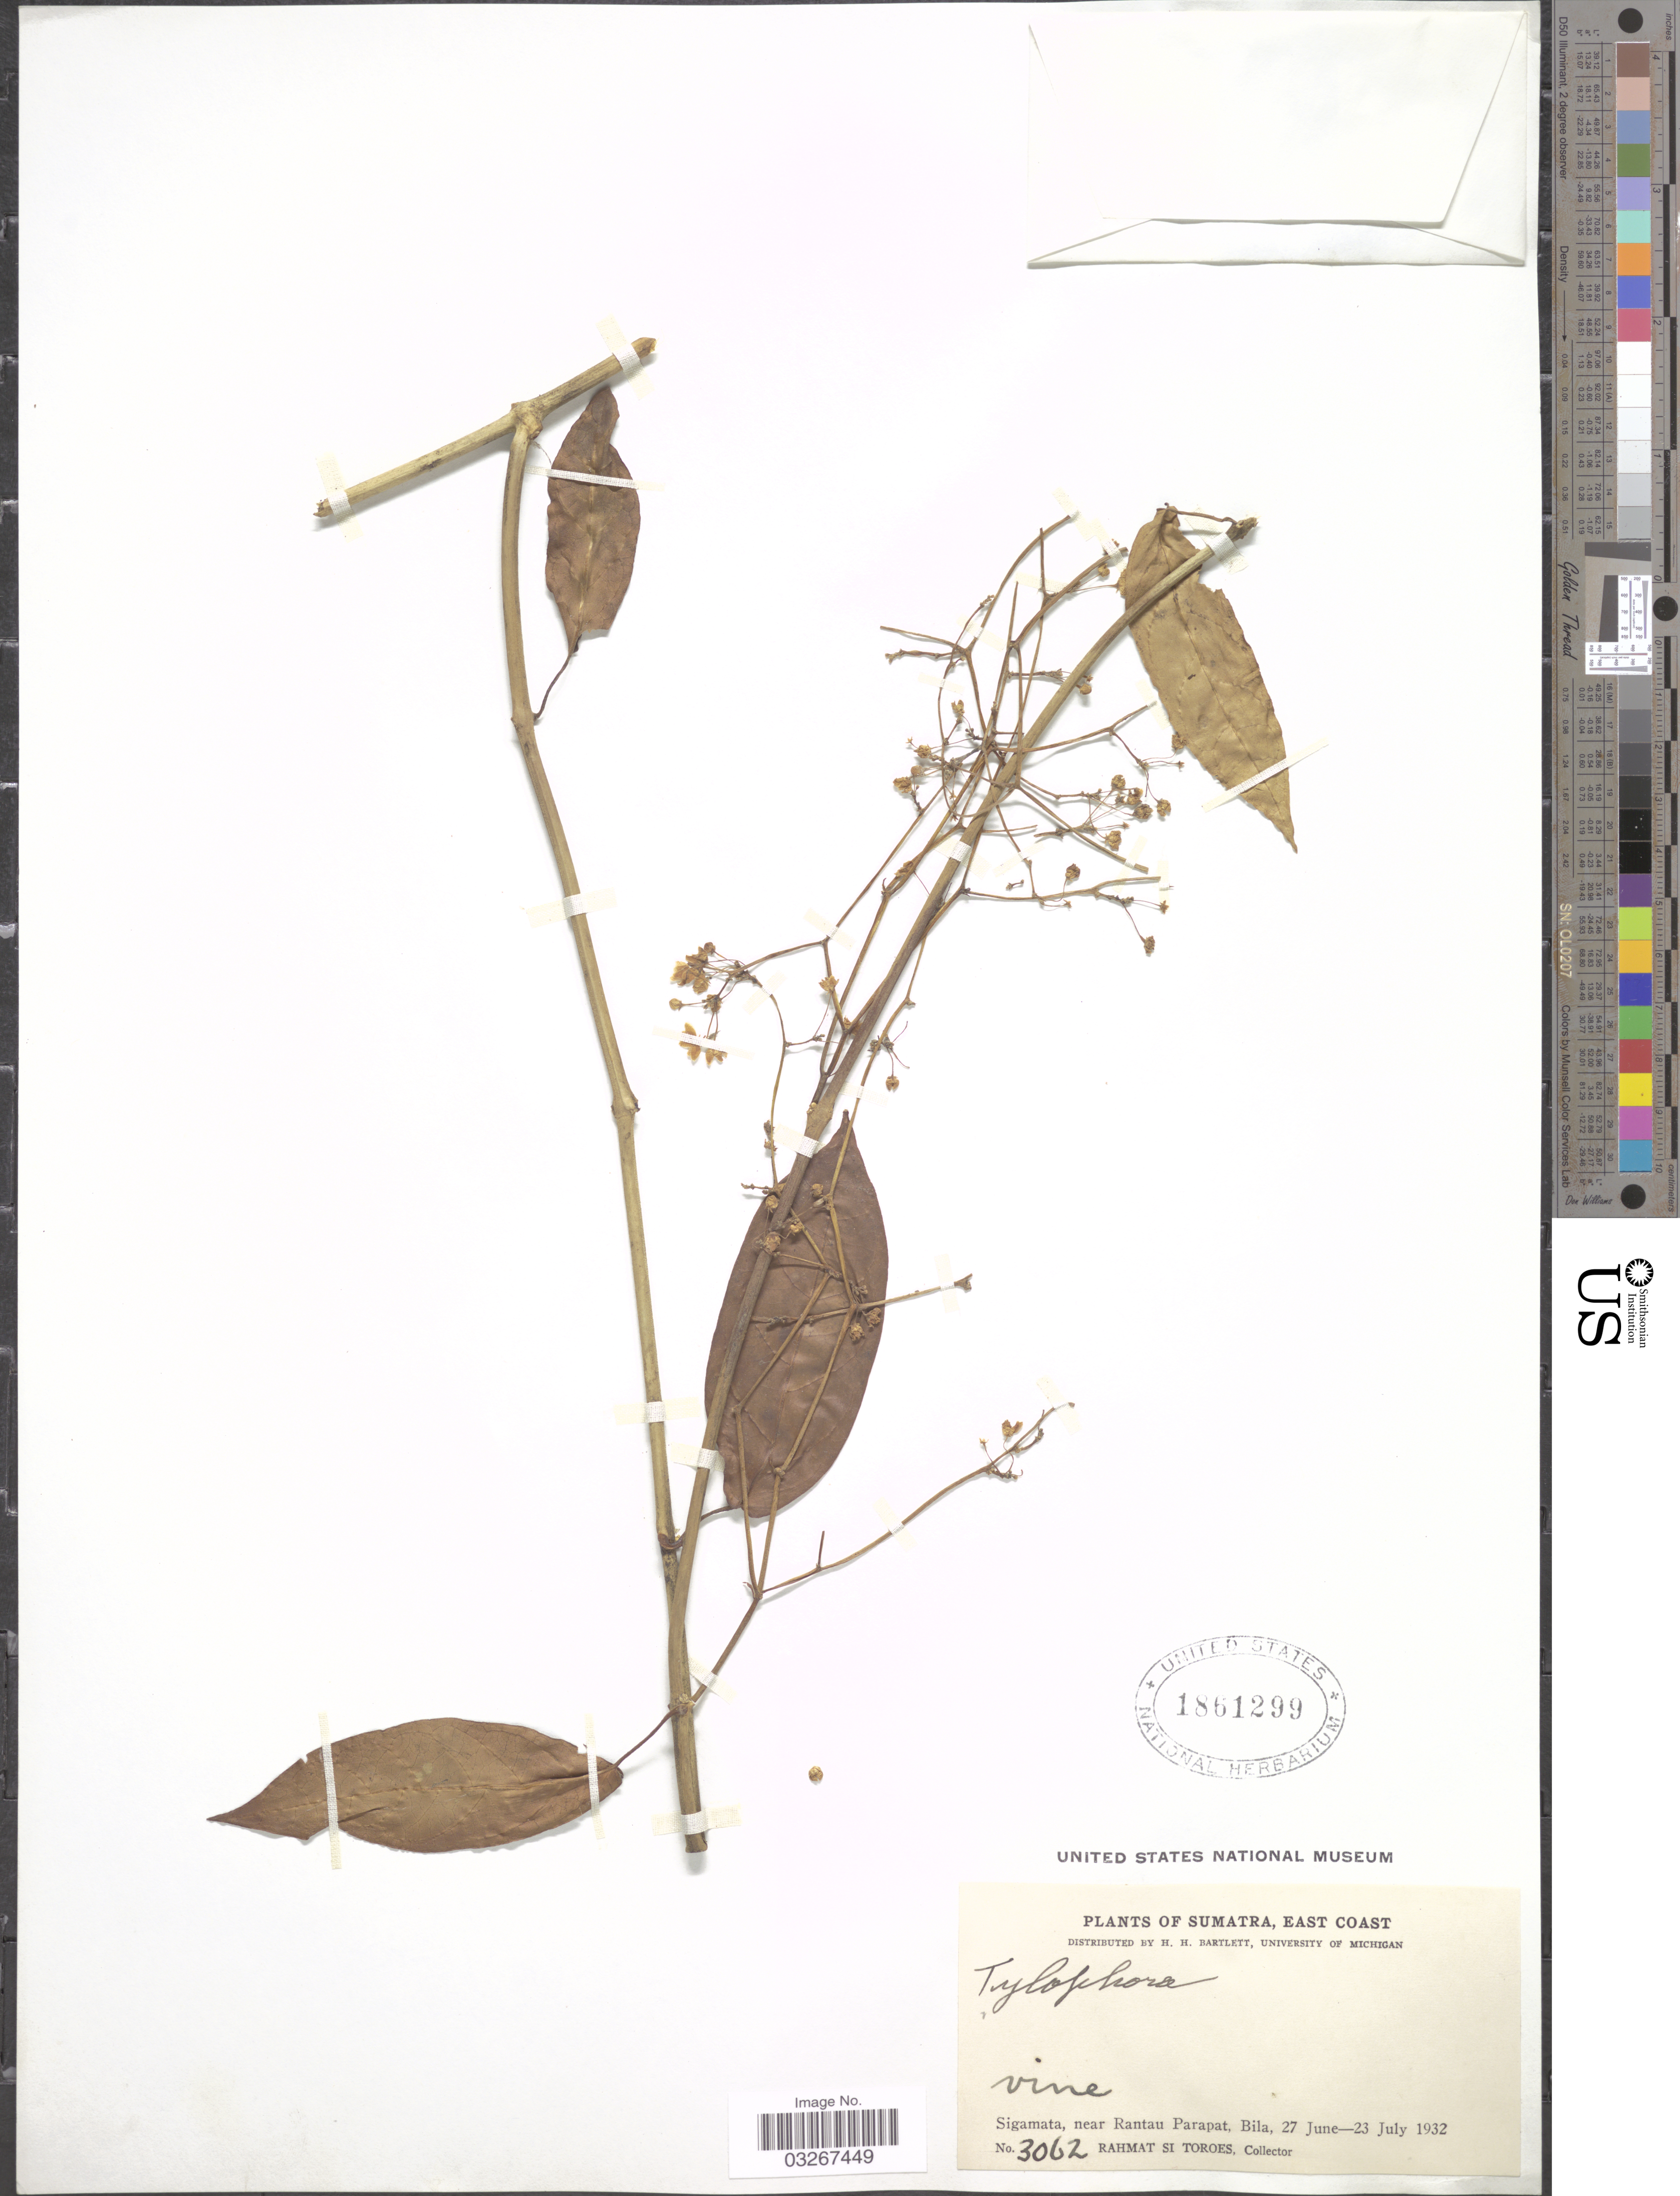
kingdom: Plantae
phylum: Tracheophyta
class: Magnoliopsida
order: Gentianales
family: Apocynaceae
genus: Tylophora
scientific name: Tylophora sp.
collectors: Rahmat Si Boeea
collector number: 3062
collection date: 1932-06-27/1932-07-23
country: Indonesia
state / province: Sumatra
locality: East Coast. Sigamata, near Rantau Parapat, Bila.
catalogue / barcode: US 1861299